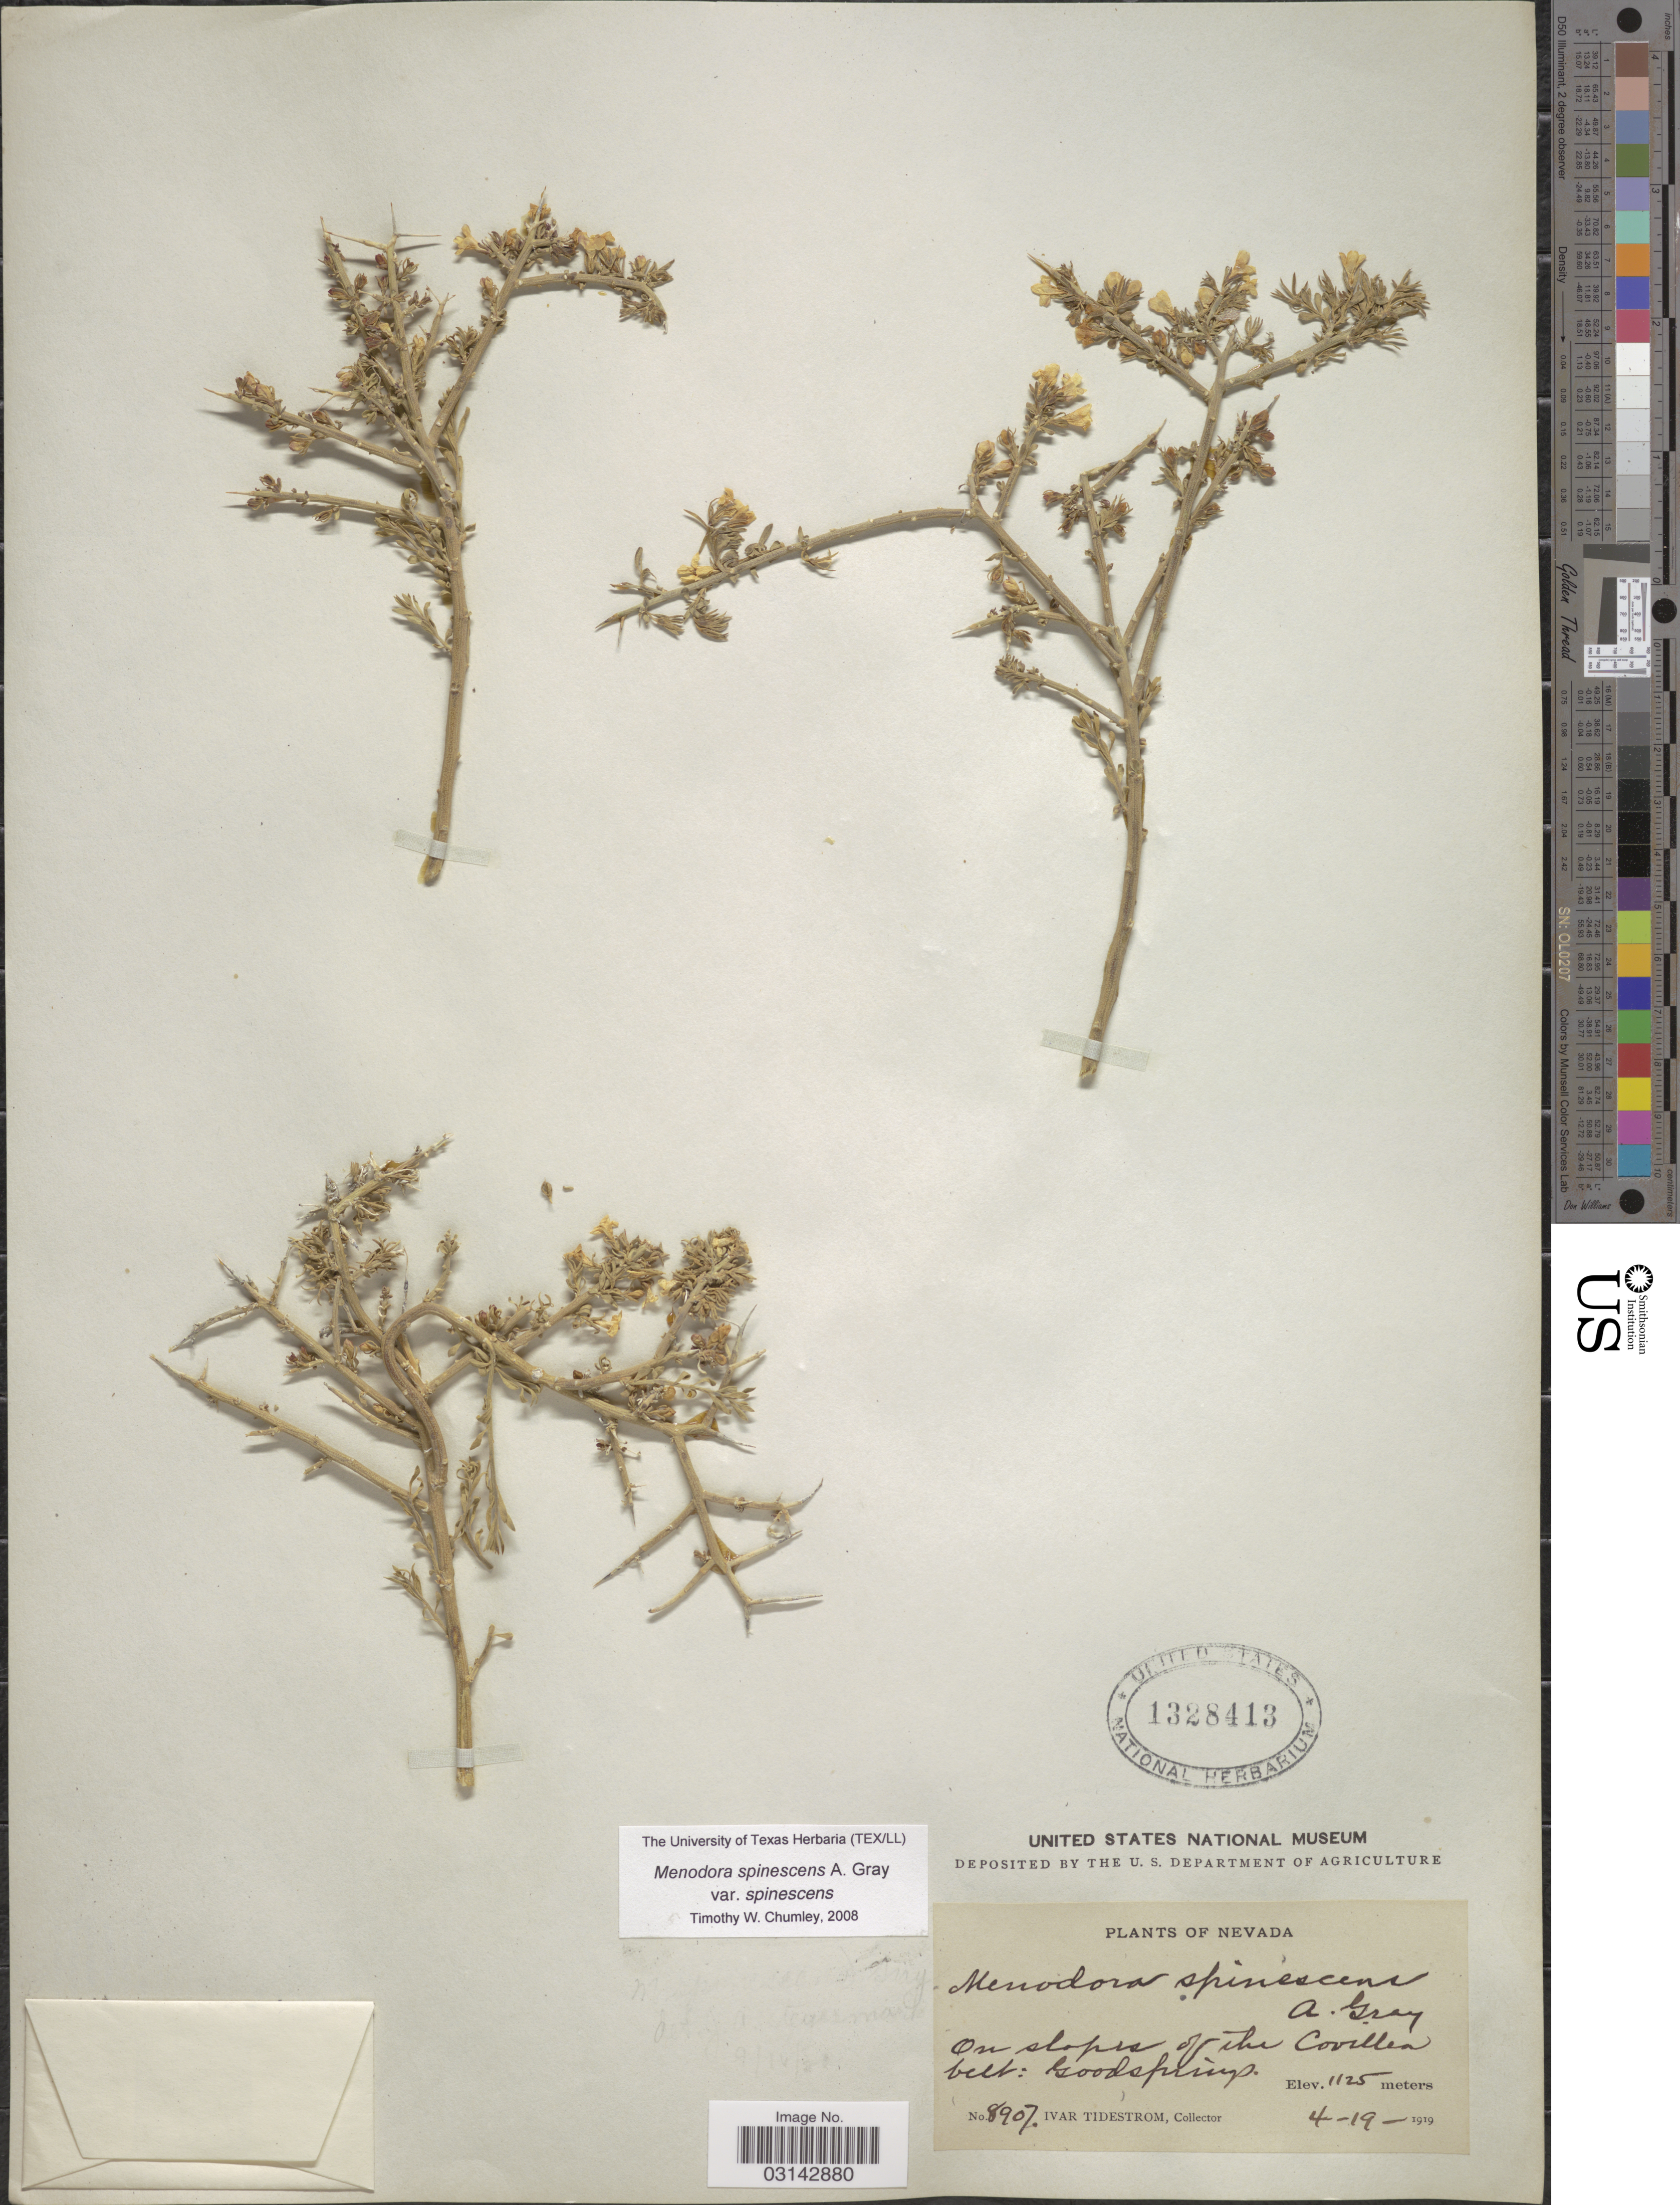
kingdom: Plantae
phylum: Tracheophyta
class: Magnoliopsida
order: Lamiales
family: Oleaceae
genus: Menodora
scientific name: Menodora spinescens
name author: A. Gray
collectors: I. F. Tidestrom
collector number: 8907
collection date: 1919-04-19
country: United States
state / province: Nevada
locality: On slopes of the Covillea belt: Goodsprings.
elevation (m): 1125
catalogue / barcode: US 1328413